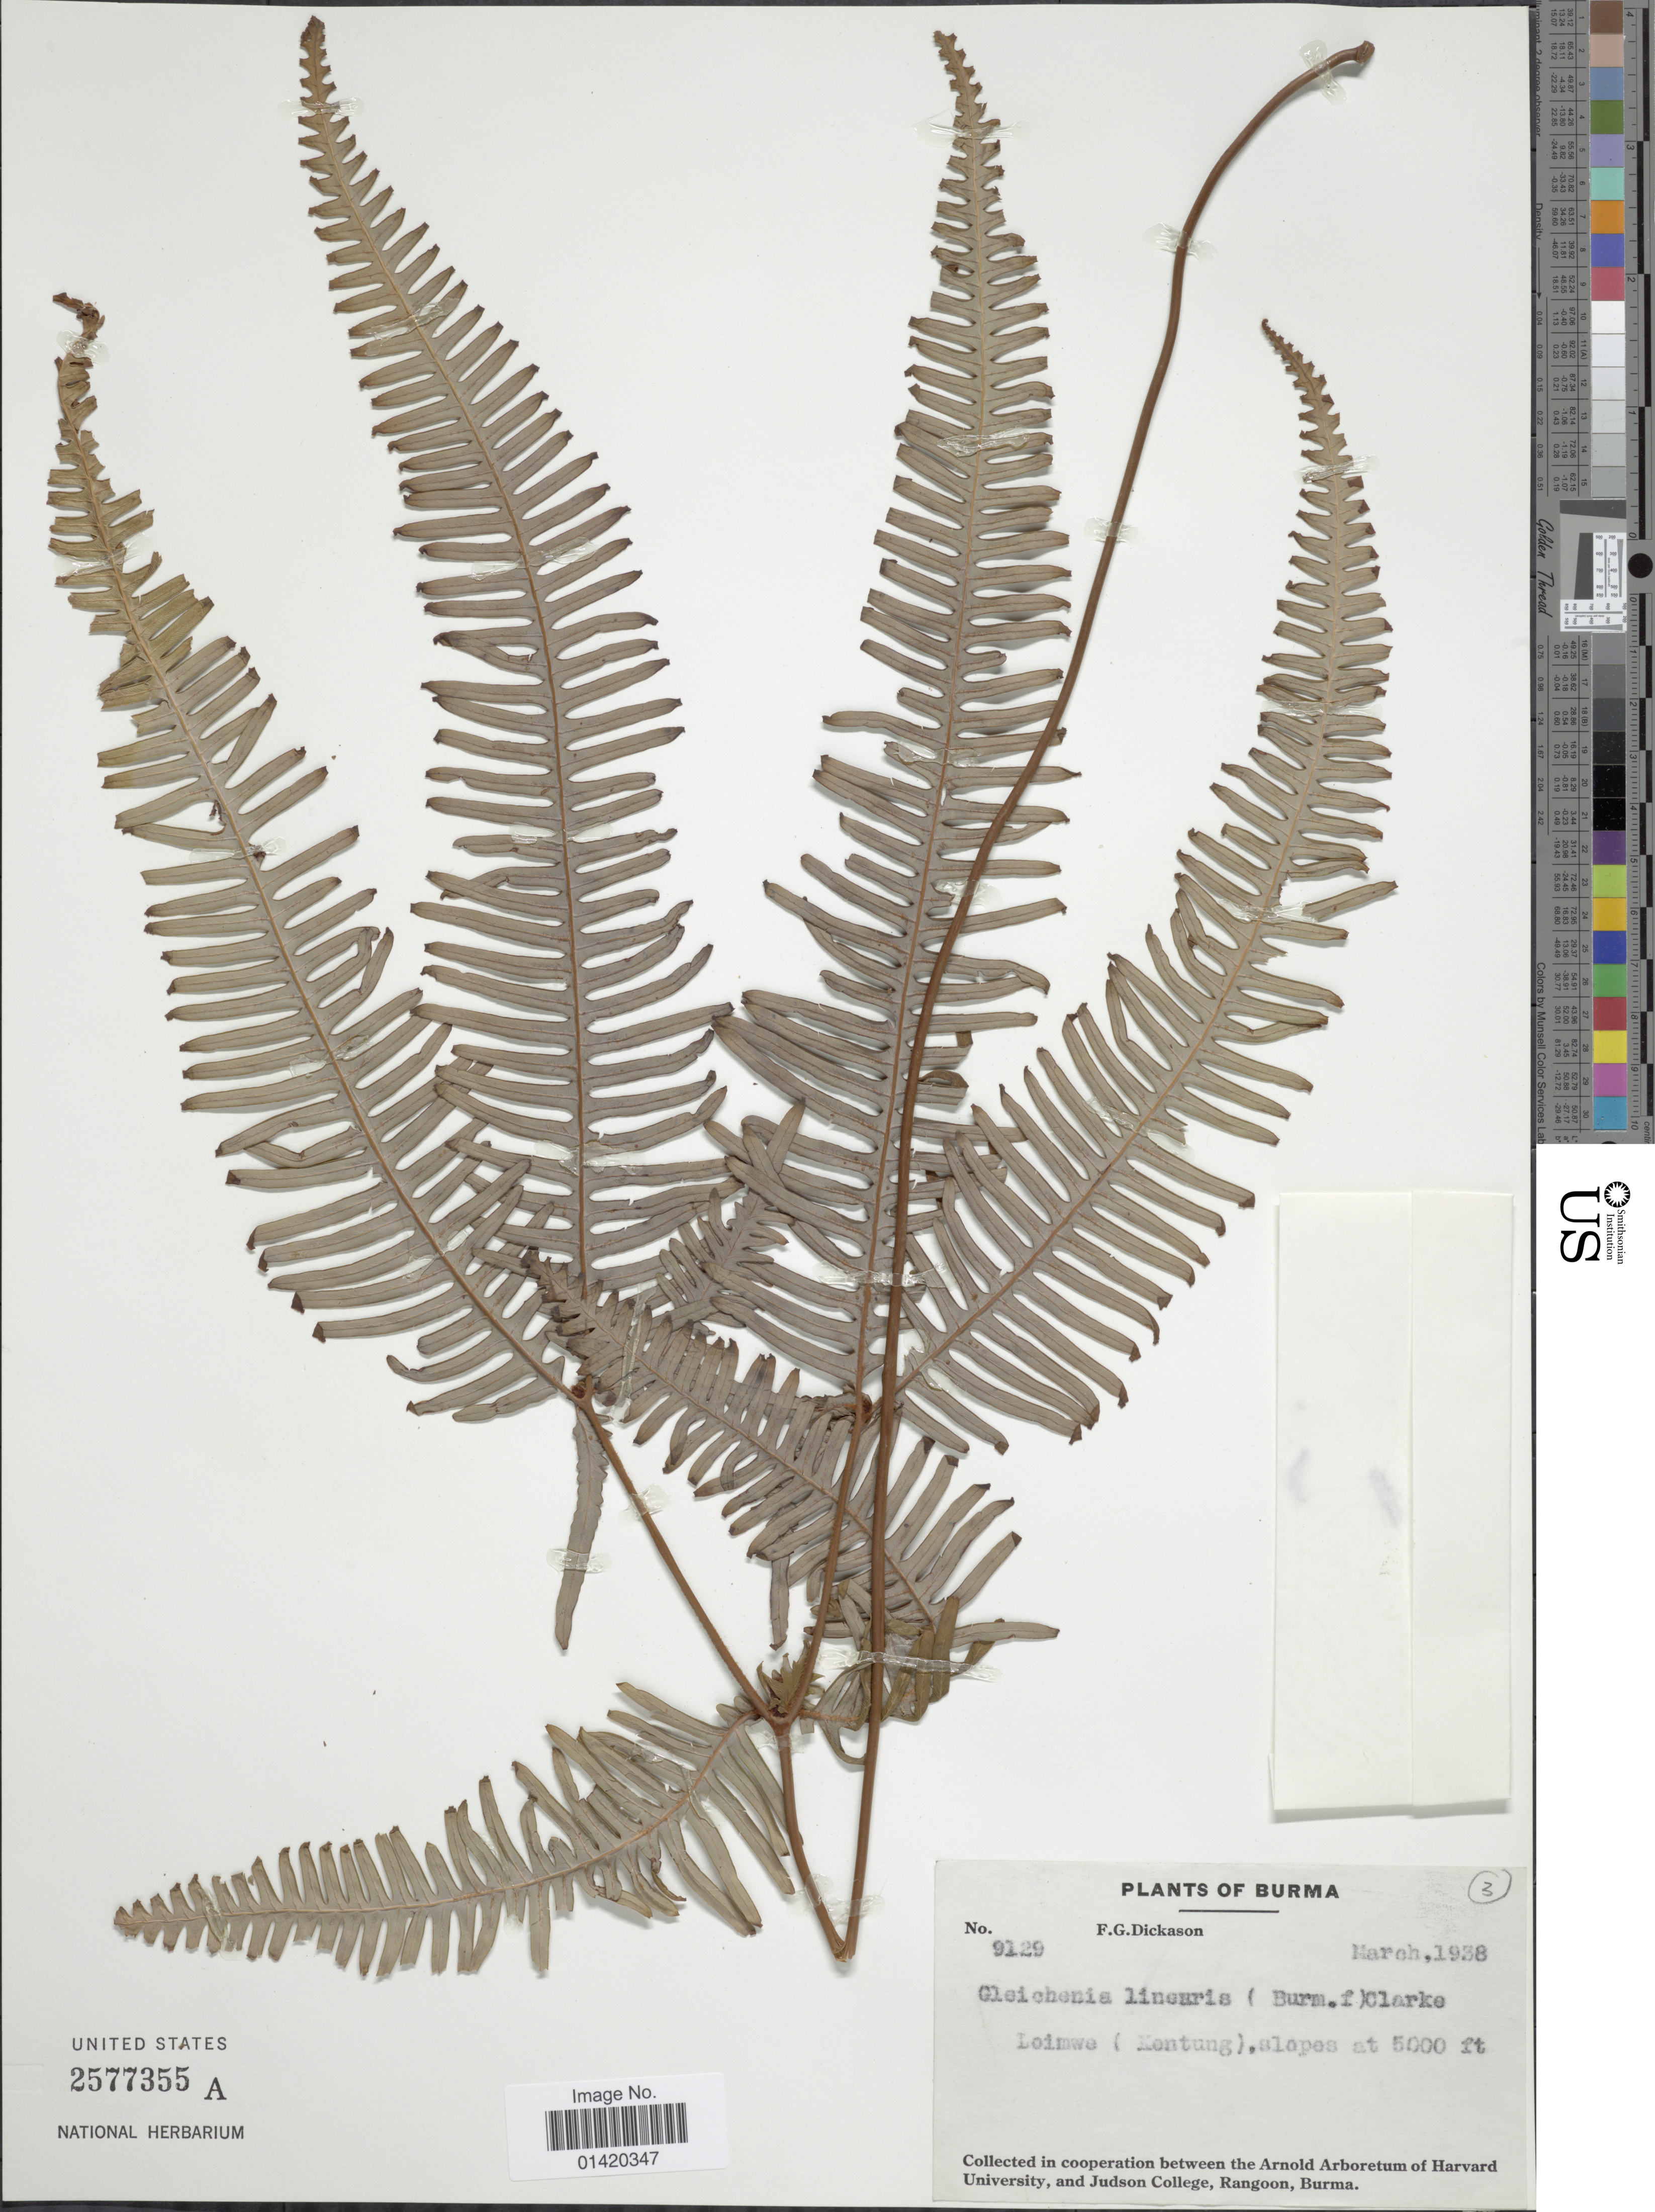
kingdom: Plantae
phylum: Tracheophyta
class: Polypodiopsida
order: Gleicheniales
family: Gleicheniaceae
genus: Dicranopteris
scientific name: Dicranopteris linearis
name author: (Burm. f.) Underw.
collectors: F. Dickason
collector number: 9129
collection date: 1938-03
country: Myanmar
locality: Burma, Loimwe (Knetung) slopes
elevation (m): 1524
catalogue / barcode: US 2577355A